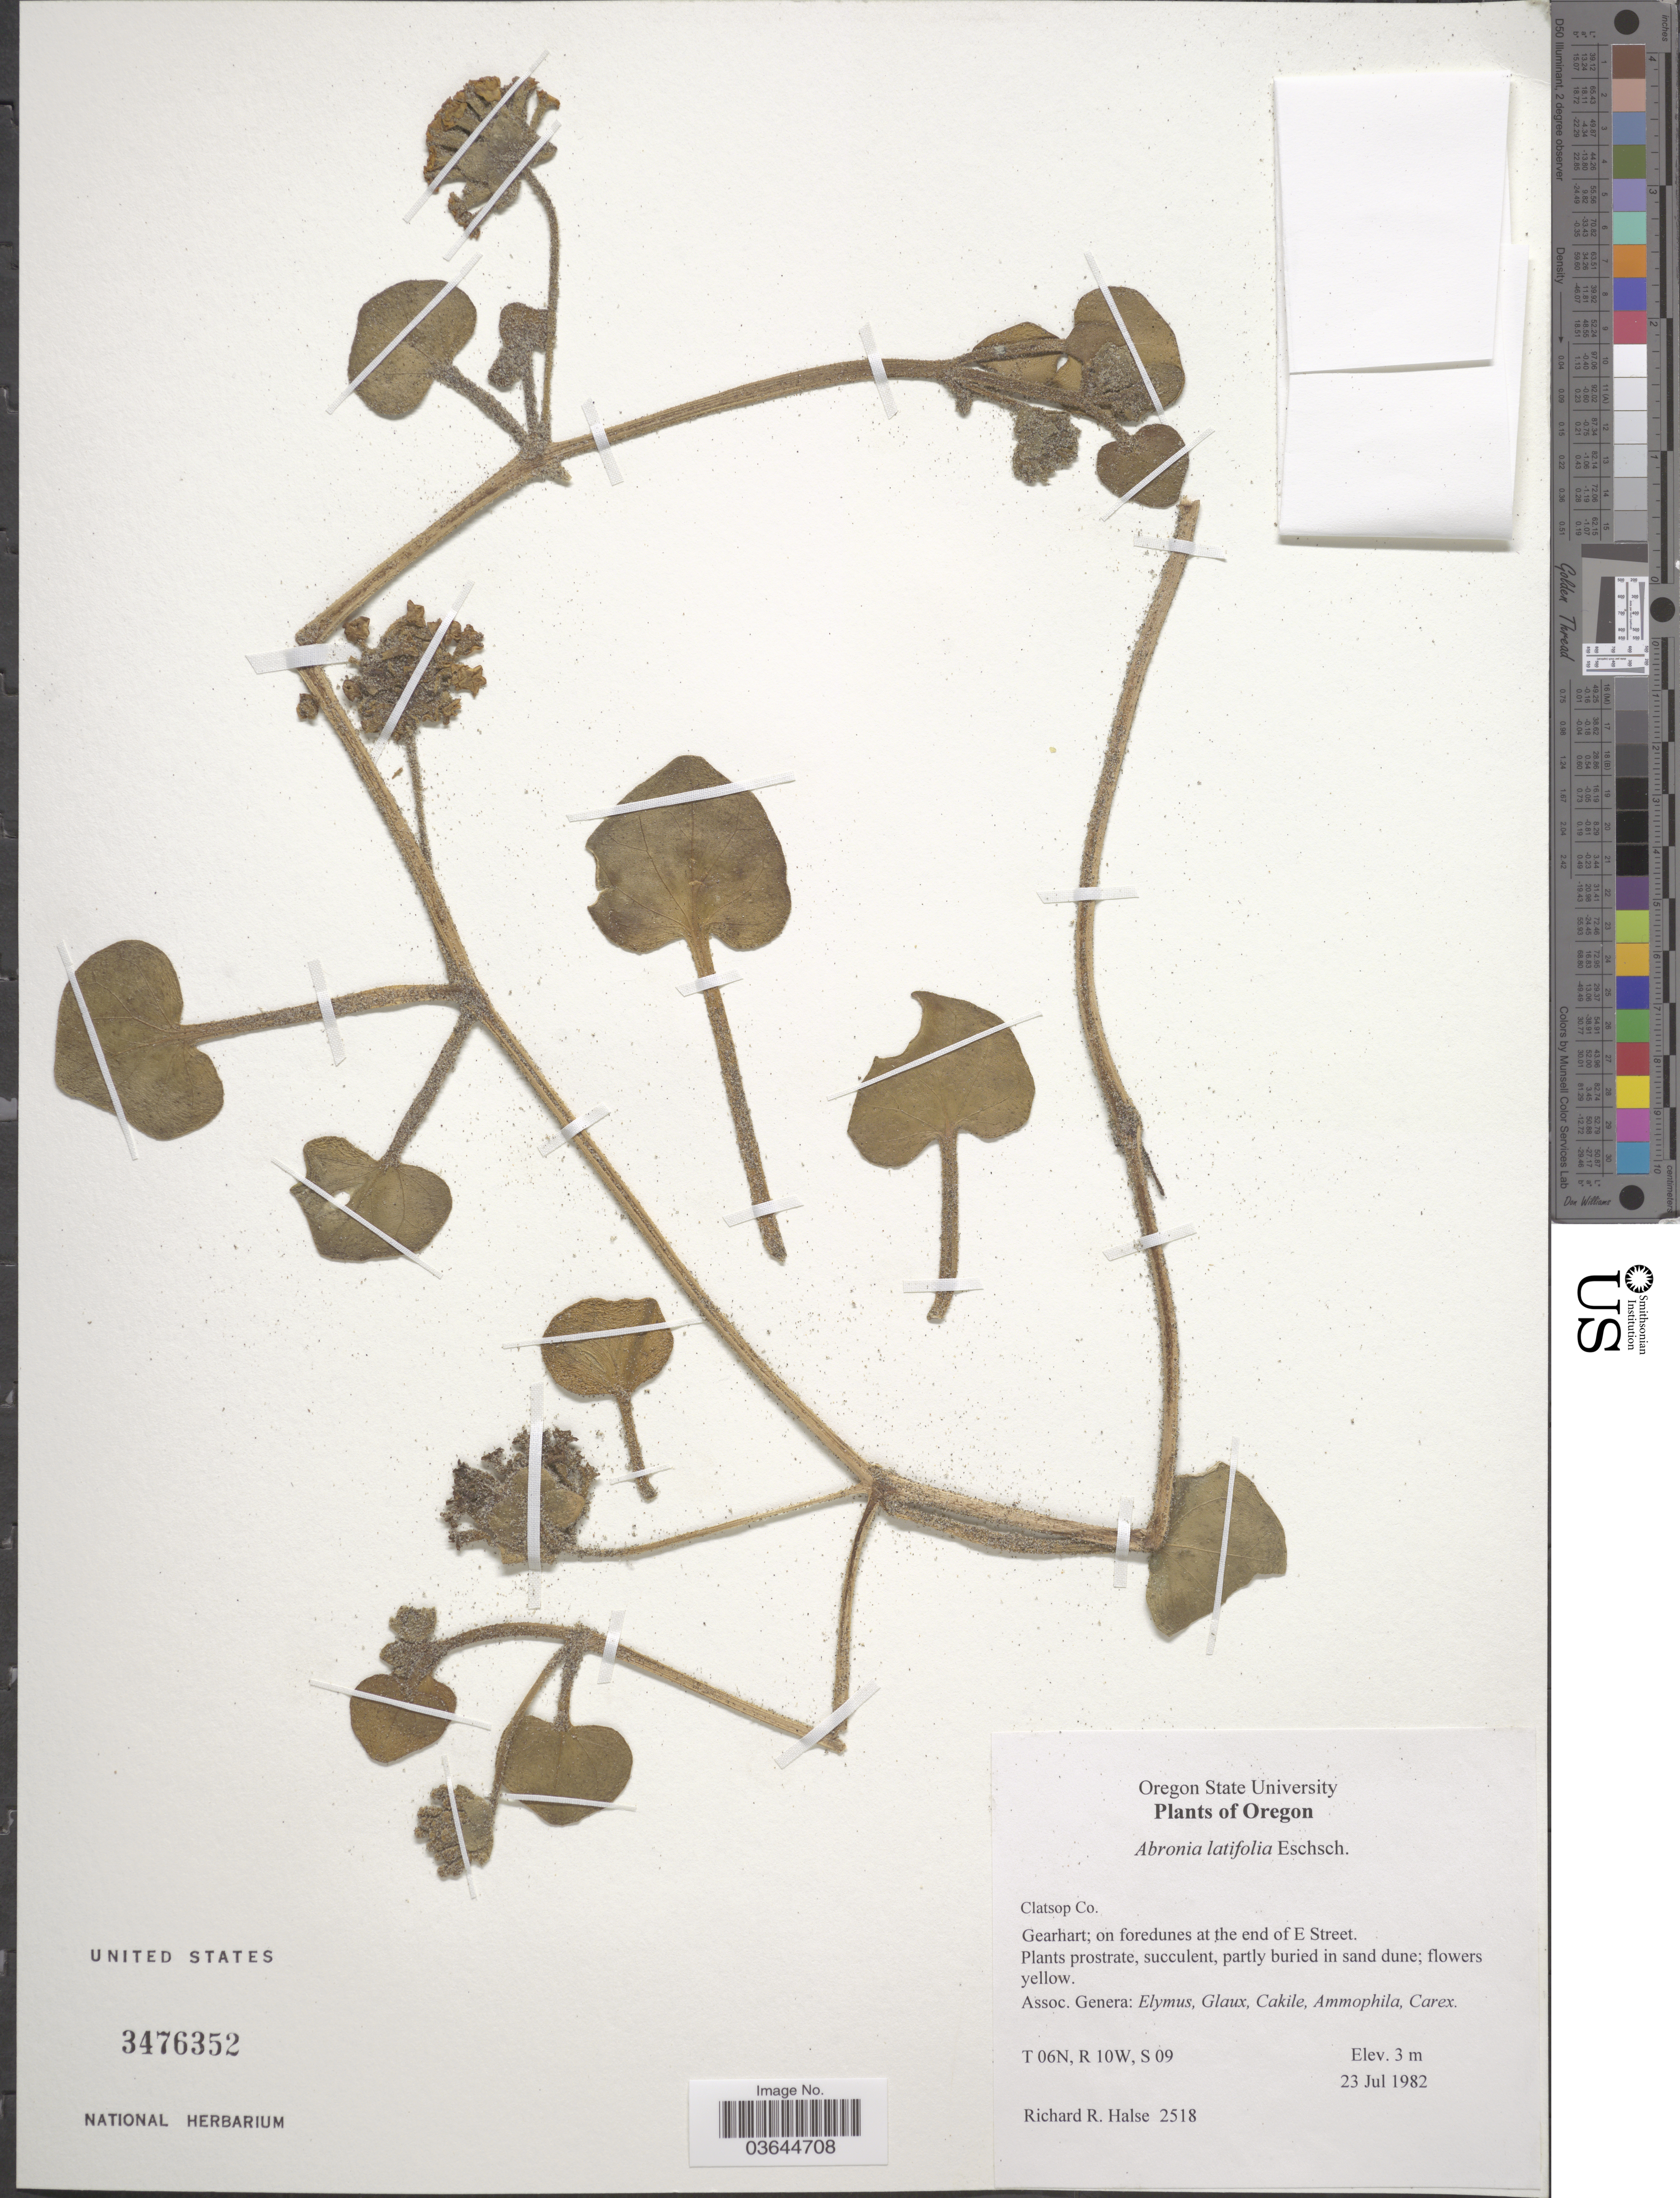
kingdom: Plantae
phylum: Tracheophyta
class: Magnoliopsida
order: Caryophyllales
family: Nyctaginaceae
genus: Abronia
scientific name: Abronia latifolia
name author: Eschsch.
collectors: R. Halse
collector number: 2518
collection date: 1982-07-23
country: United States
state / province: Oregon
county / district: Clatsop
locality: Clatsop Co. Gearhart; on foredunes at the end of E Street. T 06N, R 10W, S 09.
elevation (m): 3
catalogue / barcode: US 3476352